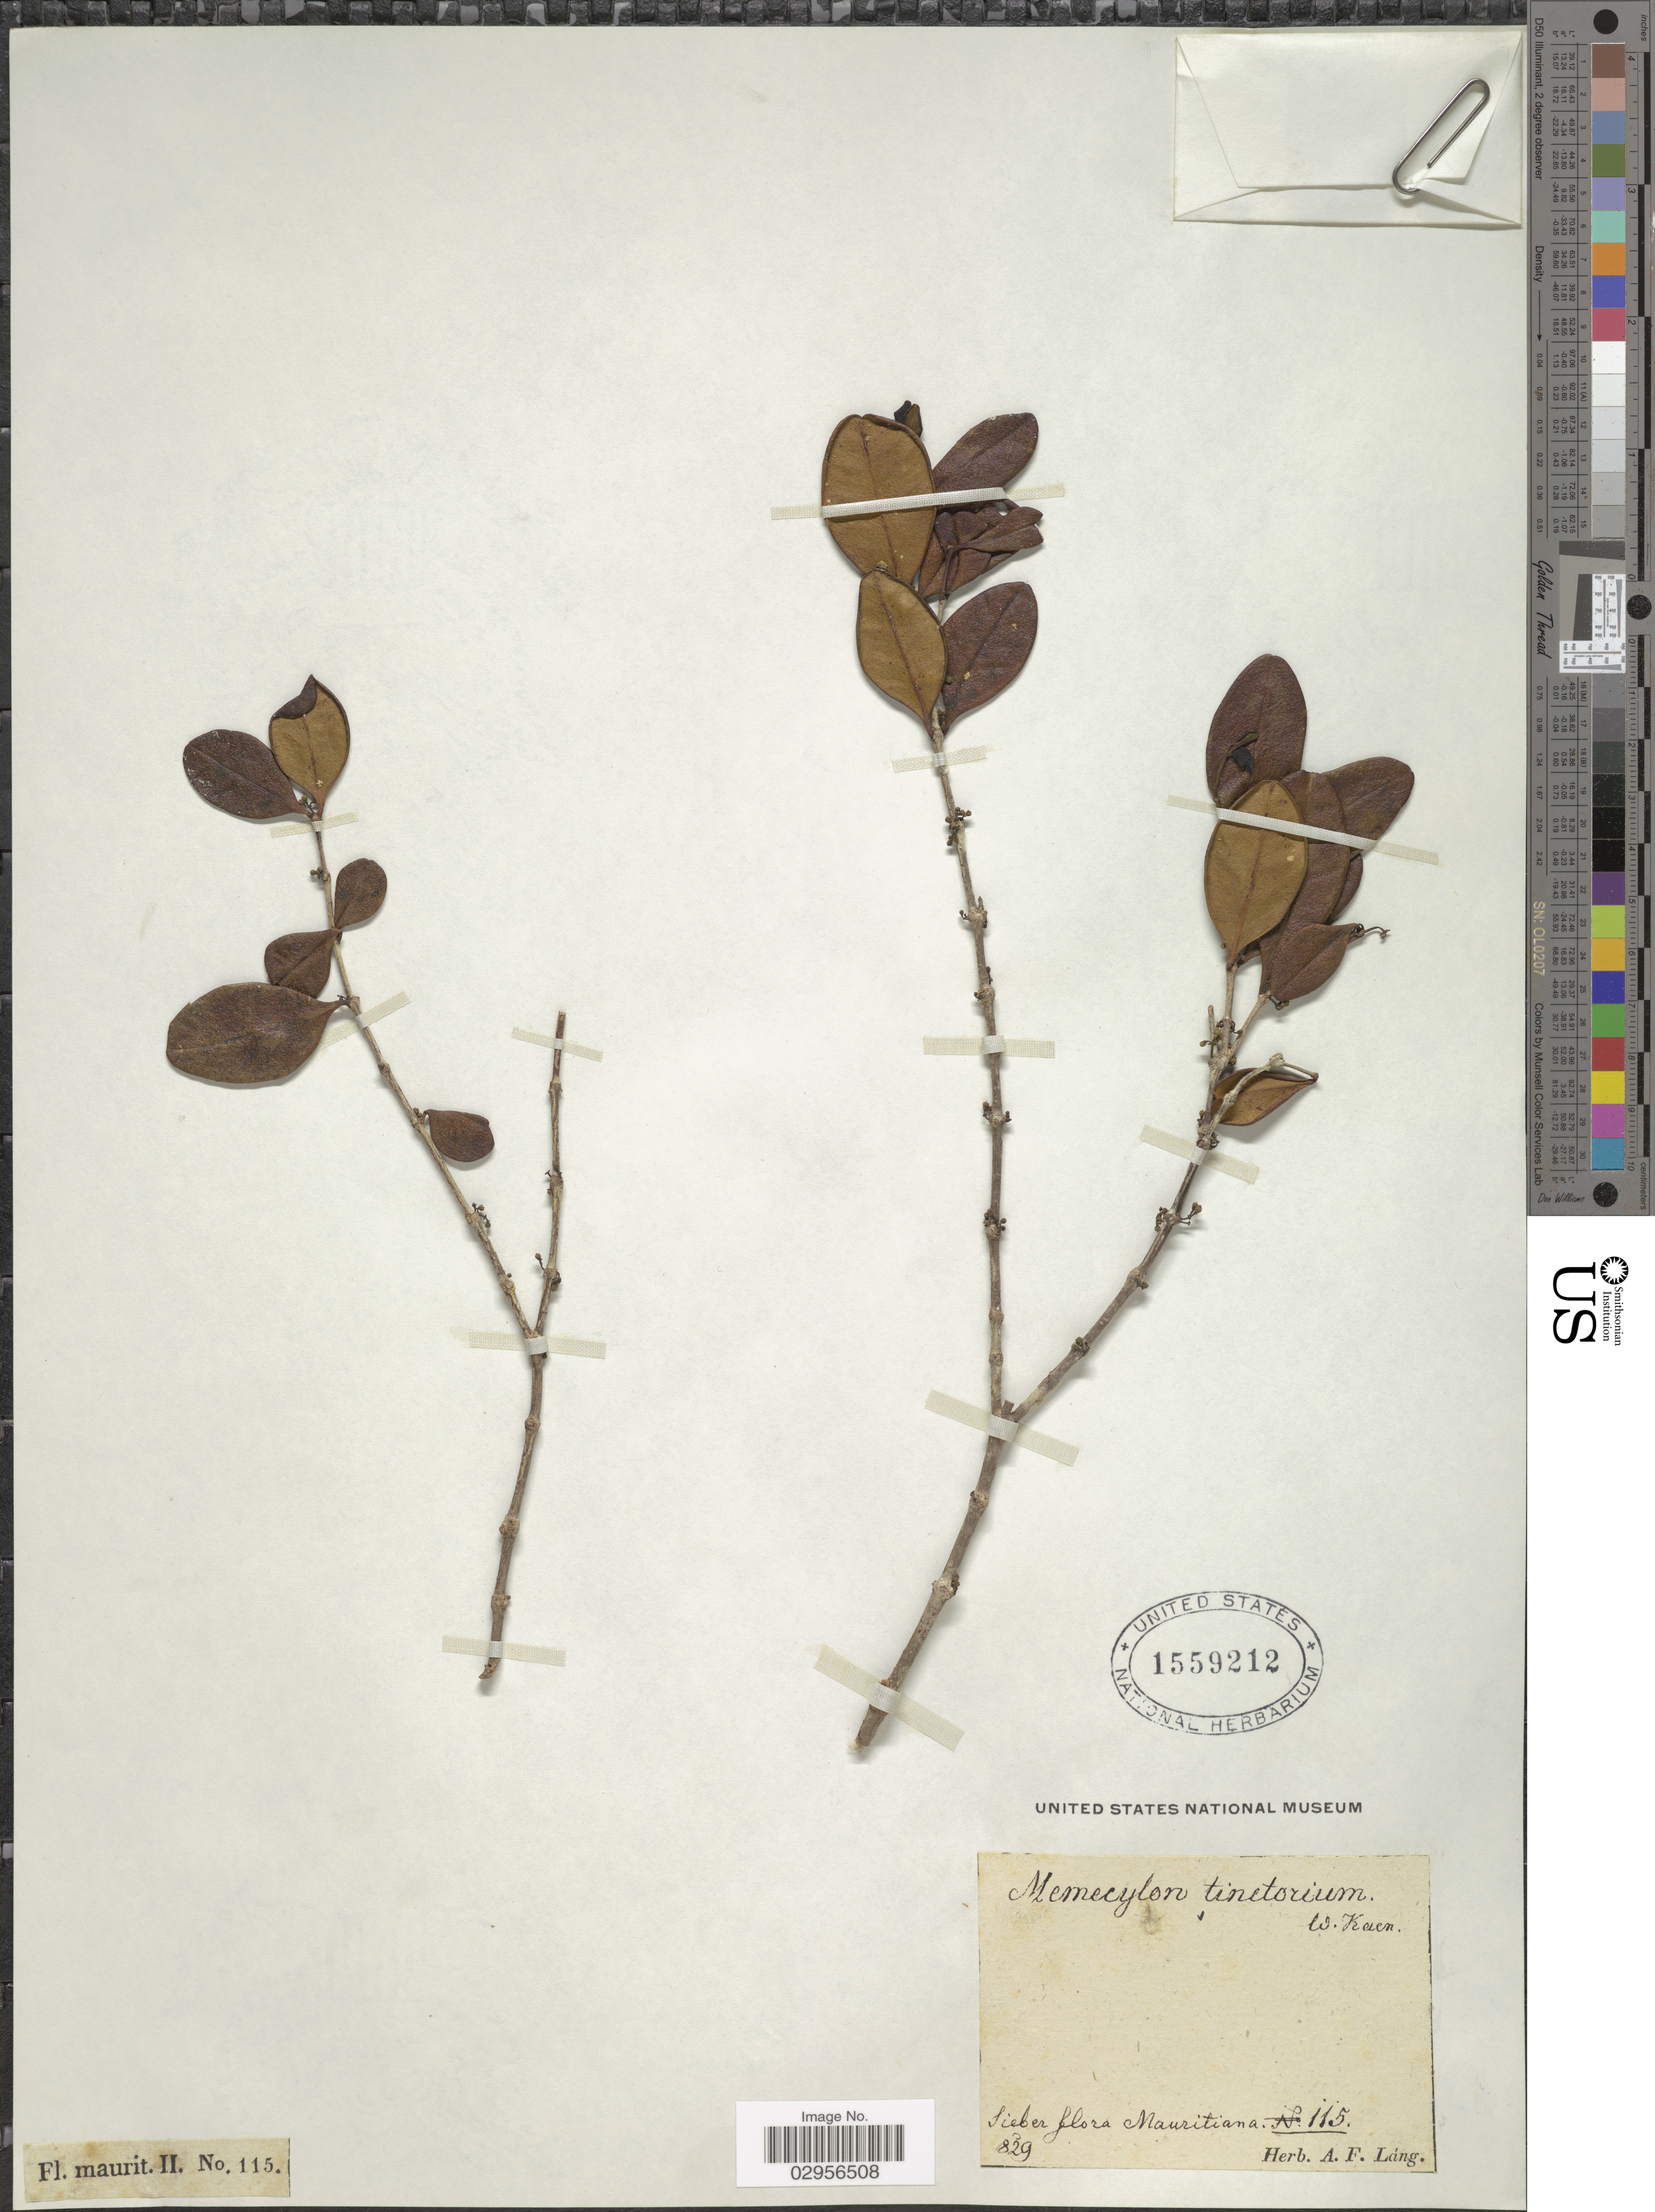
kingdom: Plantae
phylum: Tracheophyta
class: Magnoliopsida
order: Myrtales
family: Melastomataceae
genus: Memecylon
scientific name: Memecylon tinctorium Blanco, nom. nov.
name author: Blanco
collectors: A. F. Láng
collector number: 115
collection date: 1829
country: Mauritius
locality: Sieber flora Mauritiana. [unsure placement]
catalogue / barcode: US 1559212